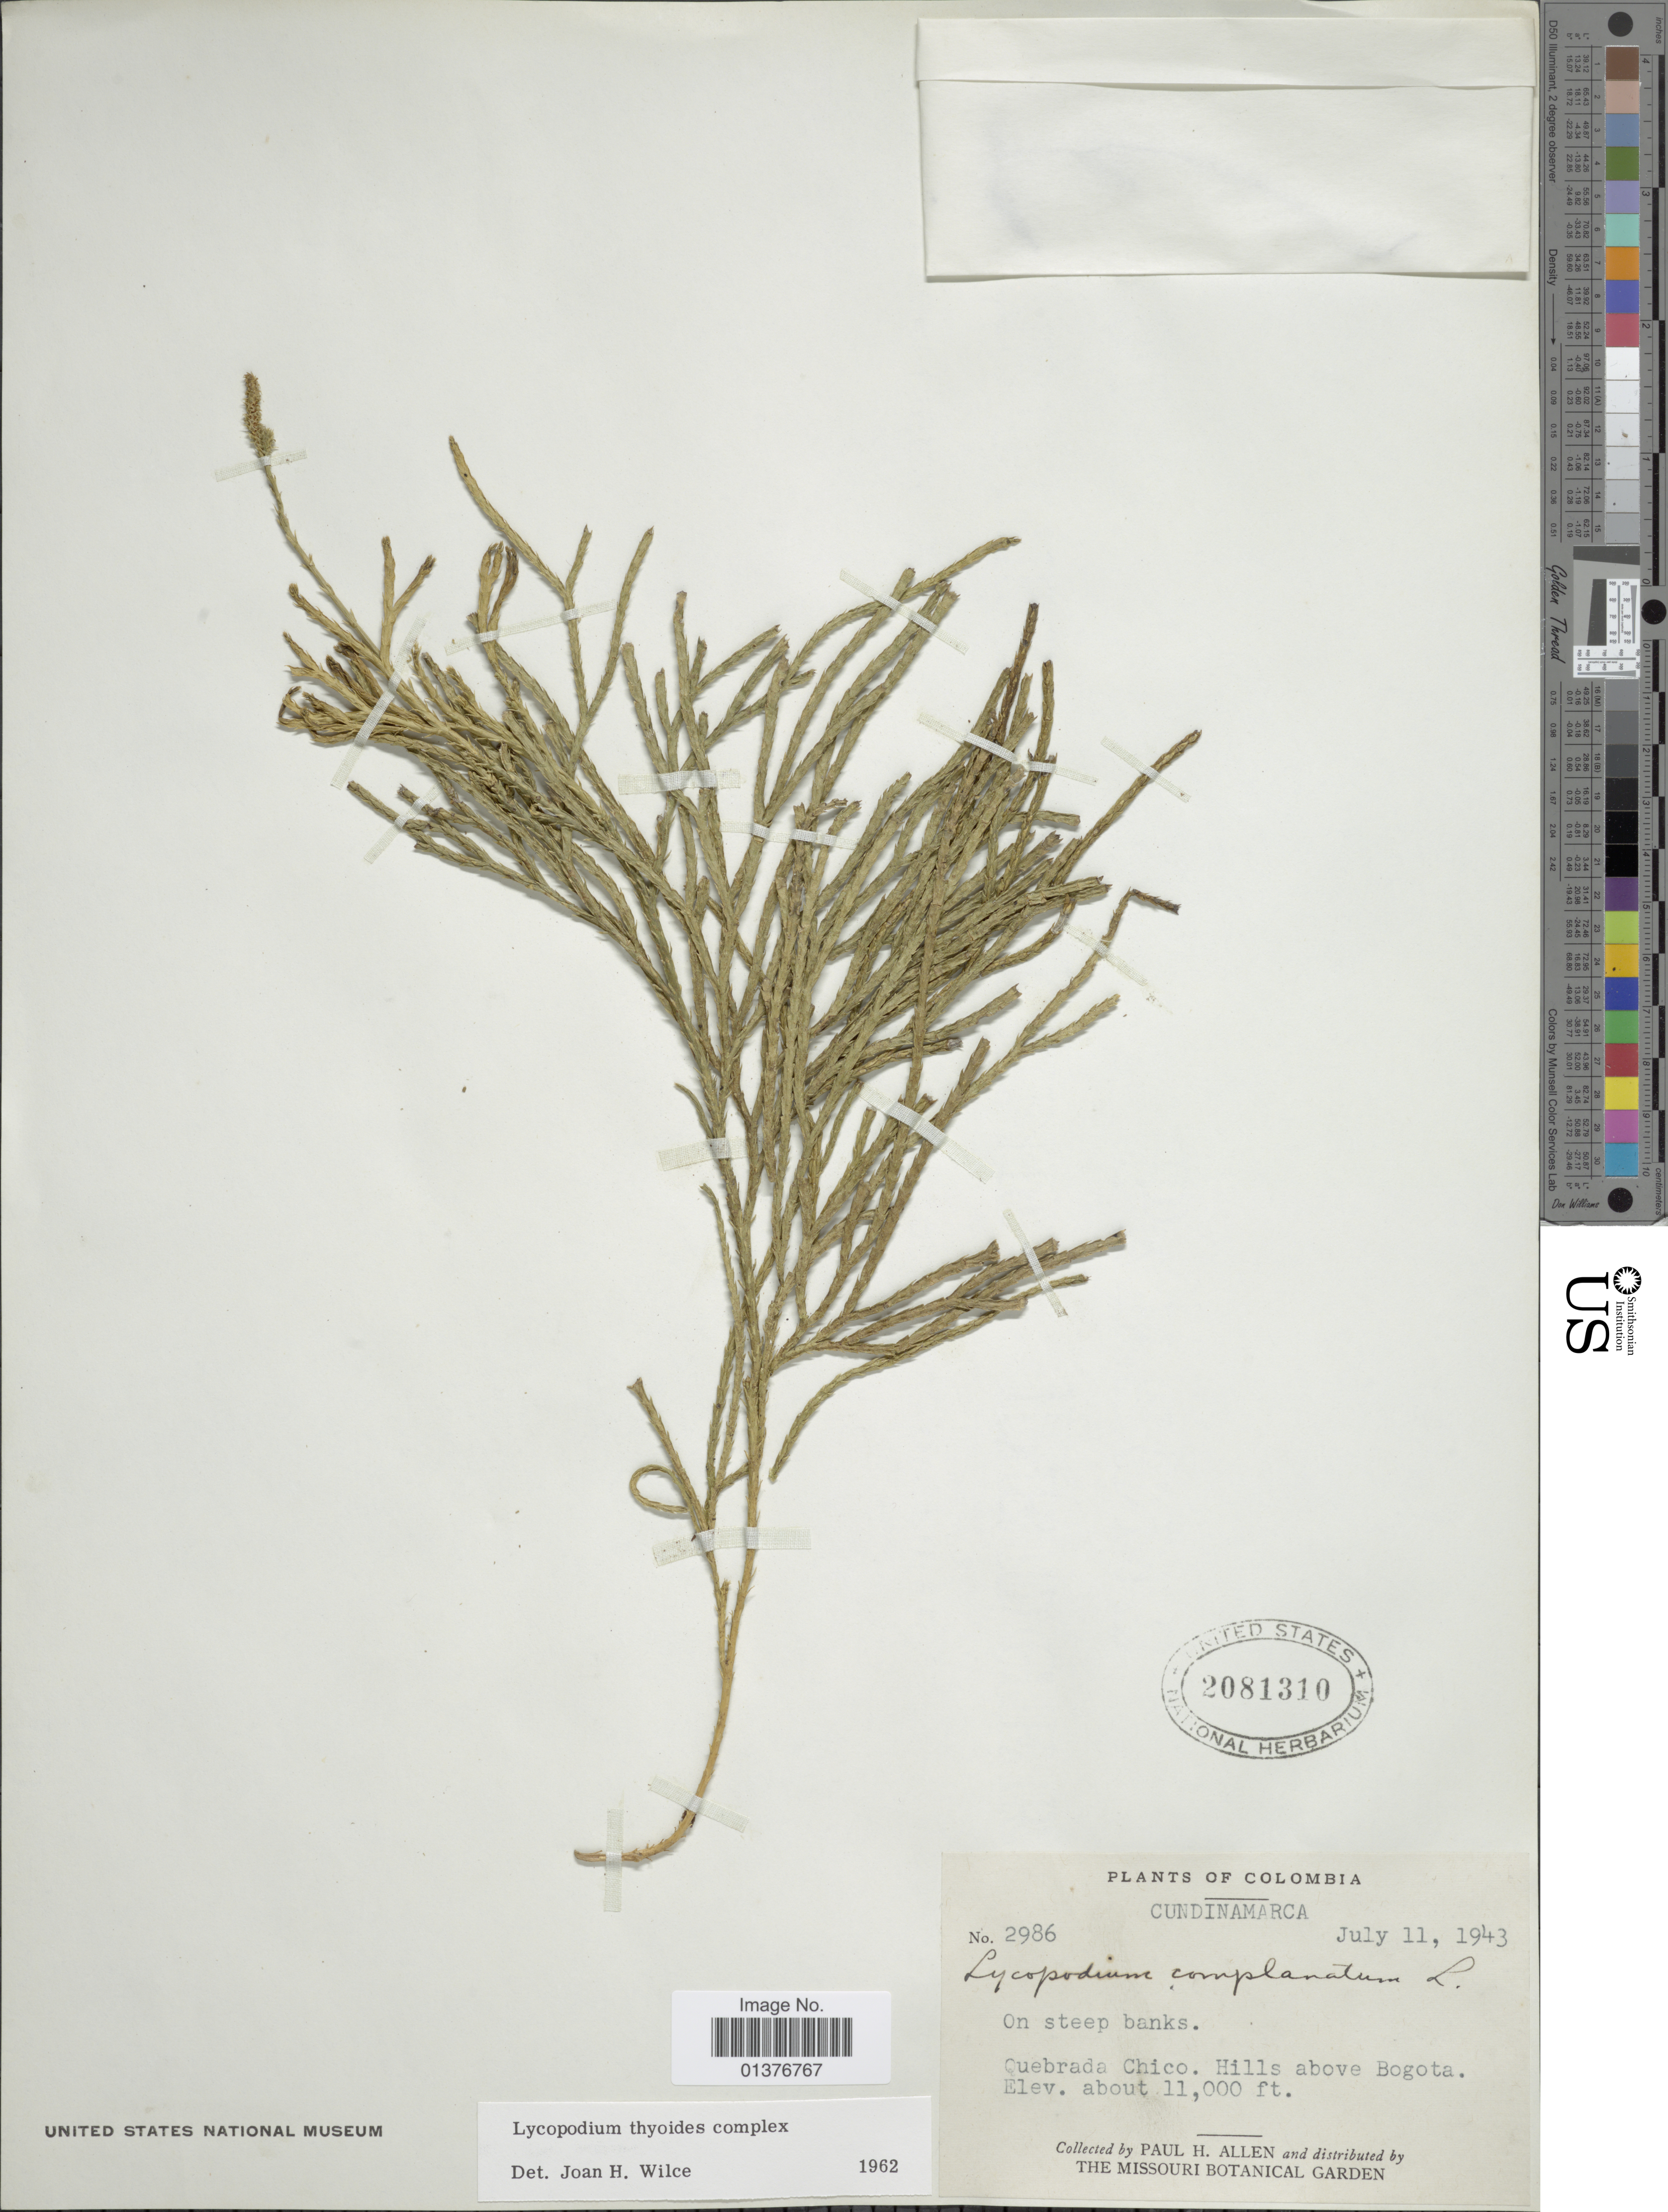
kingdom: Plantae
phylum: Tracheophyta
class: Lycopodiopsida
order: Lycopodiales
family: Lycopodiaceae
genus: Diphasiastrum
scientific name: Diphasiastrum thyoides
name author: (Humb. & Bonpl. ex Willd.) Holub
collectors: P. H. Allen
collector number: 2986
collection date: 1943-07-11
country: Colombia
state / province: Cundinamarca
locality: Quebrada Chico, hills above Bogota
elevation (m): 3353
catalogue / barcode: US 2081310